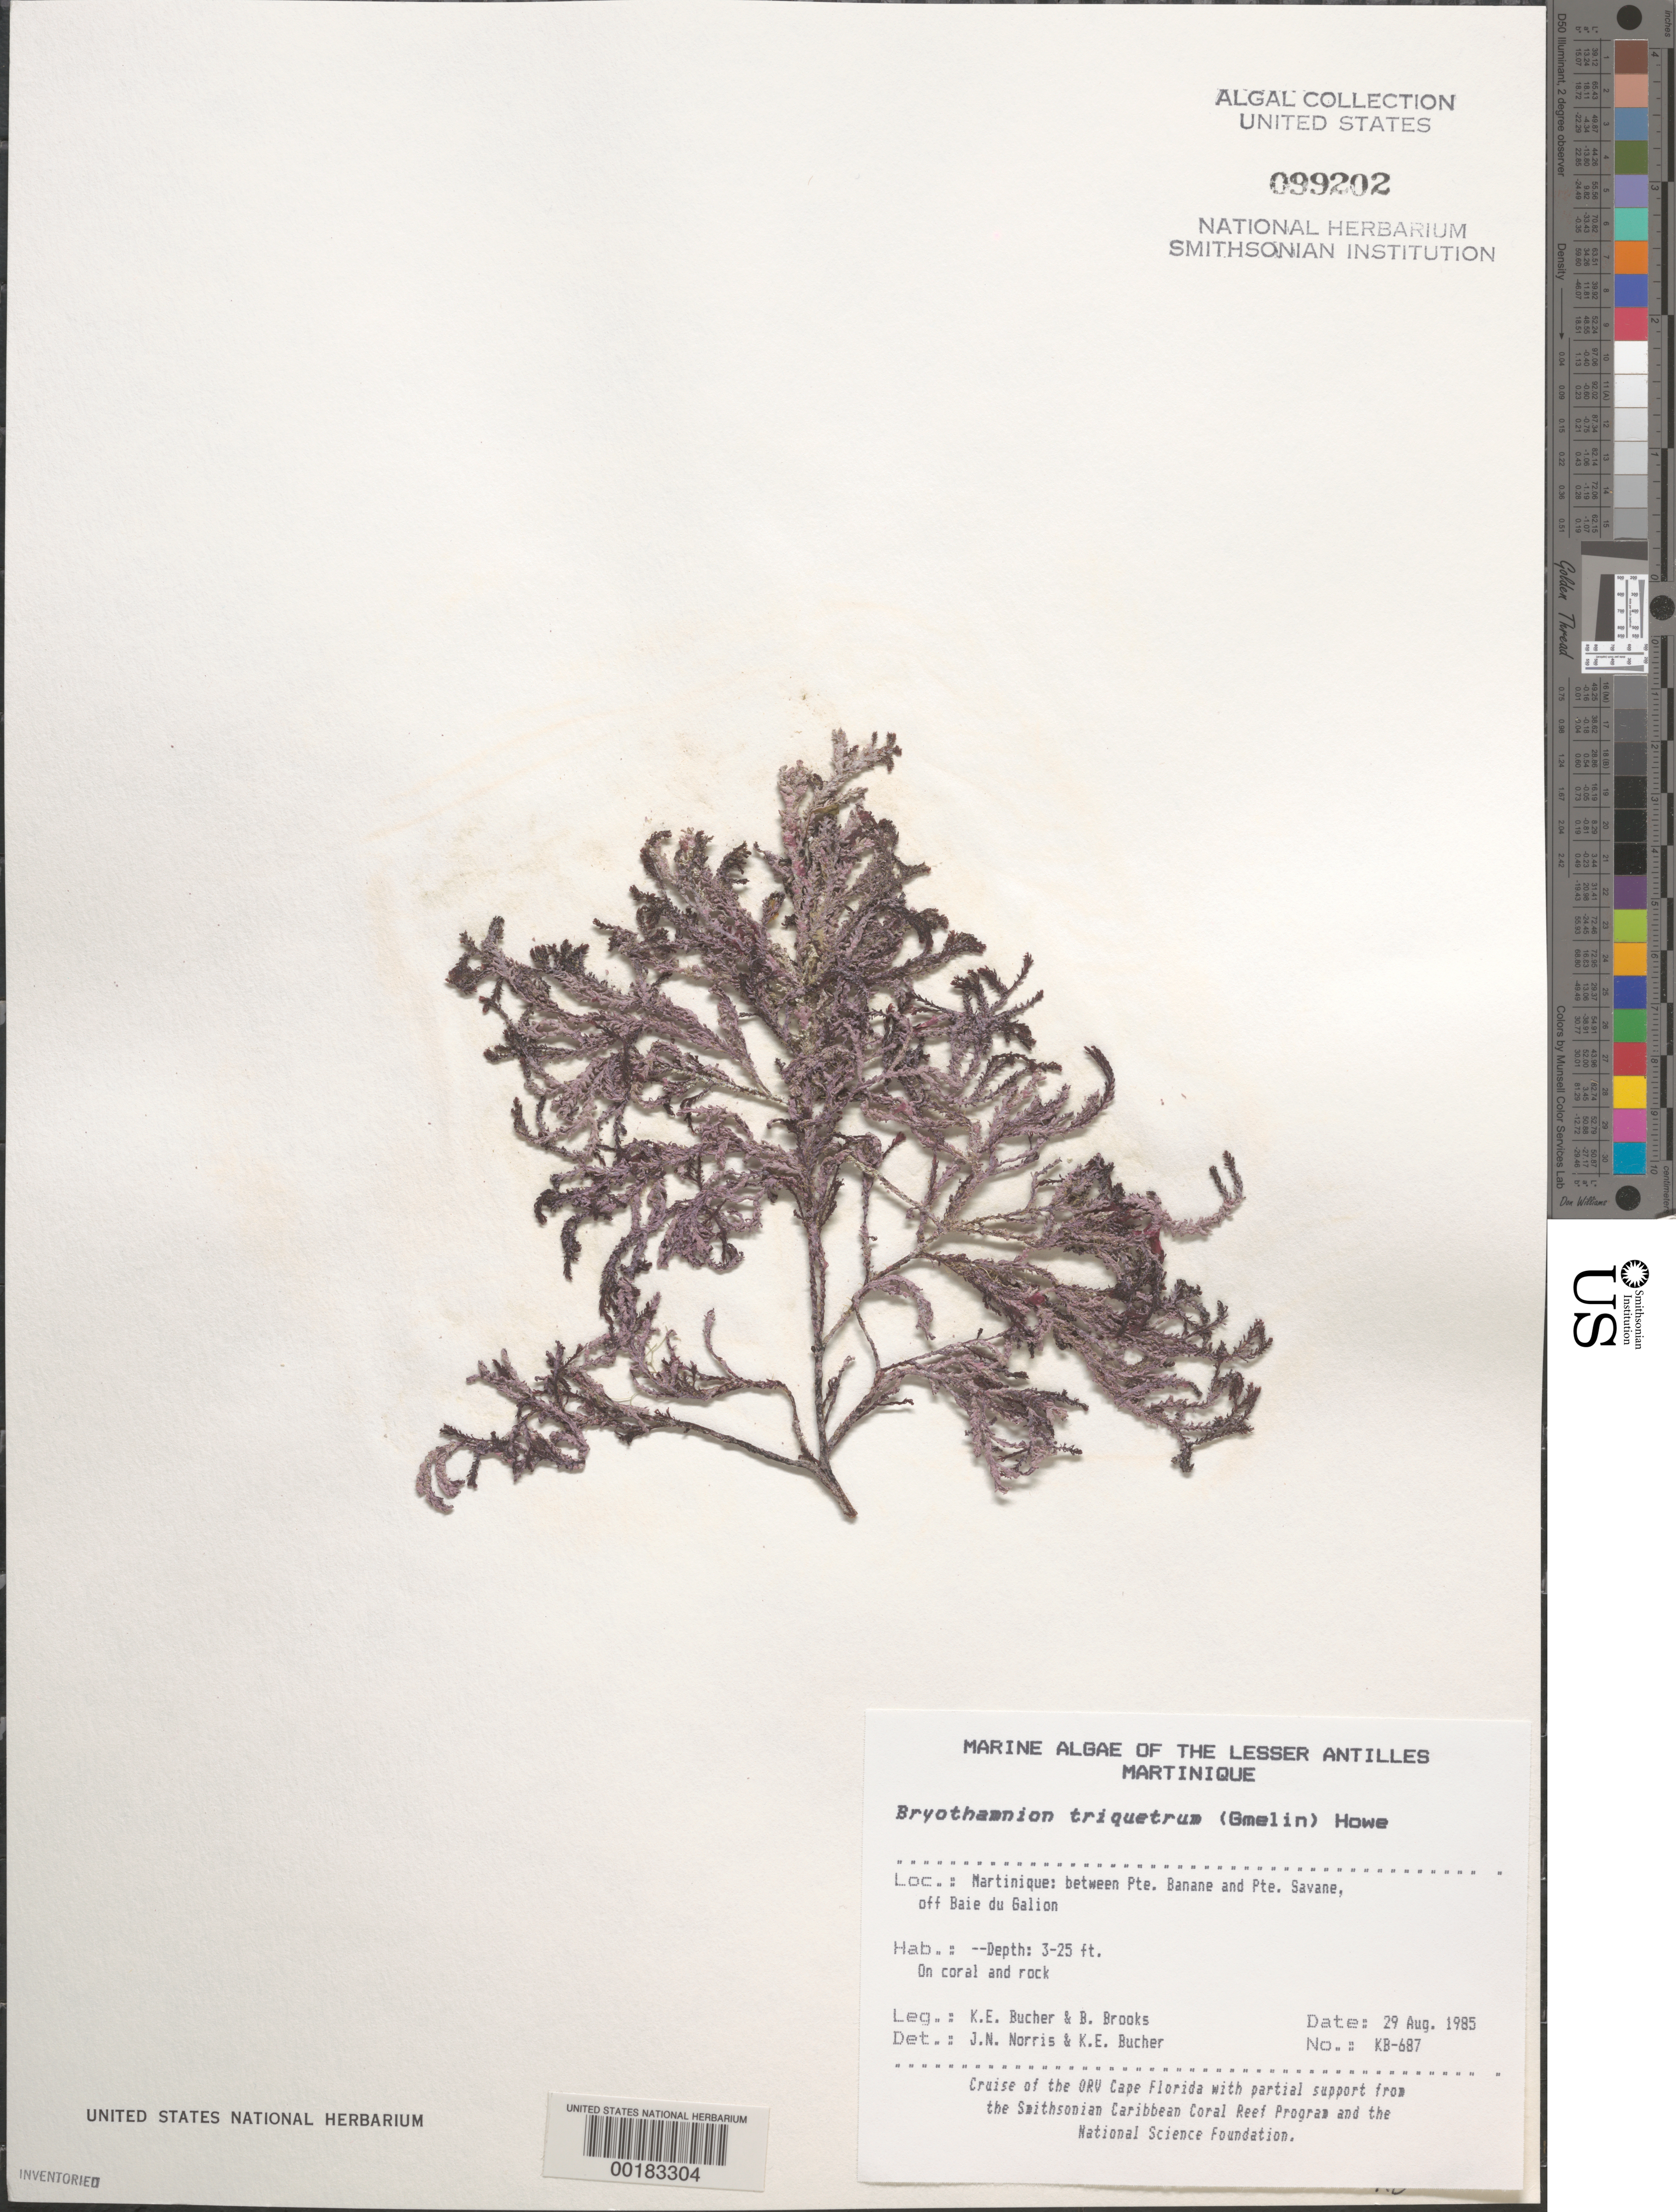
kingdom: Plantae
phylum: Rhodophyta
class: Florideophyceae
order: Ceramiales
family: Rhodomelaceae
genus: Alsidium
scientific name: Alsidium triquetrum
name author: (S.G. Gmel.) Trevis.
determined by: Algae name updating Project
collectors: K. E. Bucher & B. Brooks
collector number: Kb-687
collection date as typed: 26 Aug 1985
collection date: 1985-08-26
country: Martinique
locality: Between Pointe Banane and Pointe Savane, off Baie du Galion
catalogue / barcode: US 99202